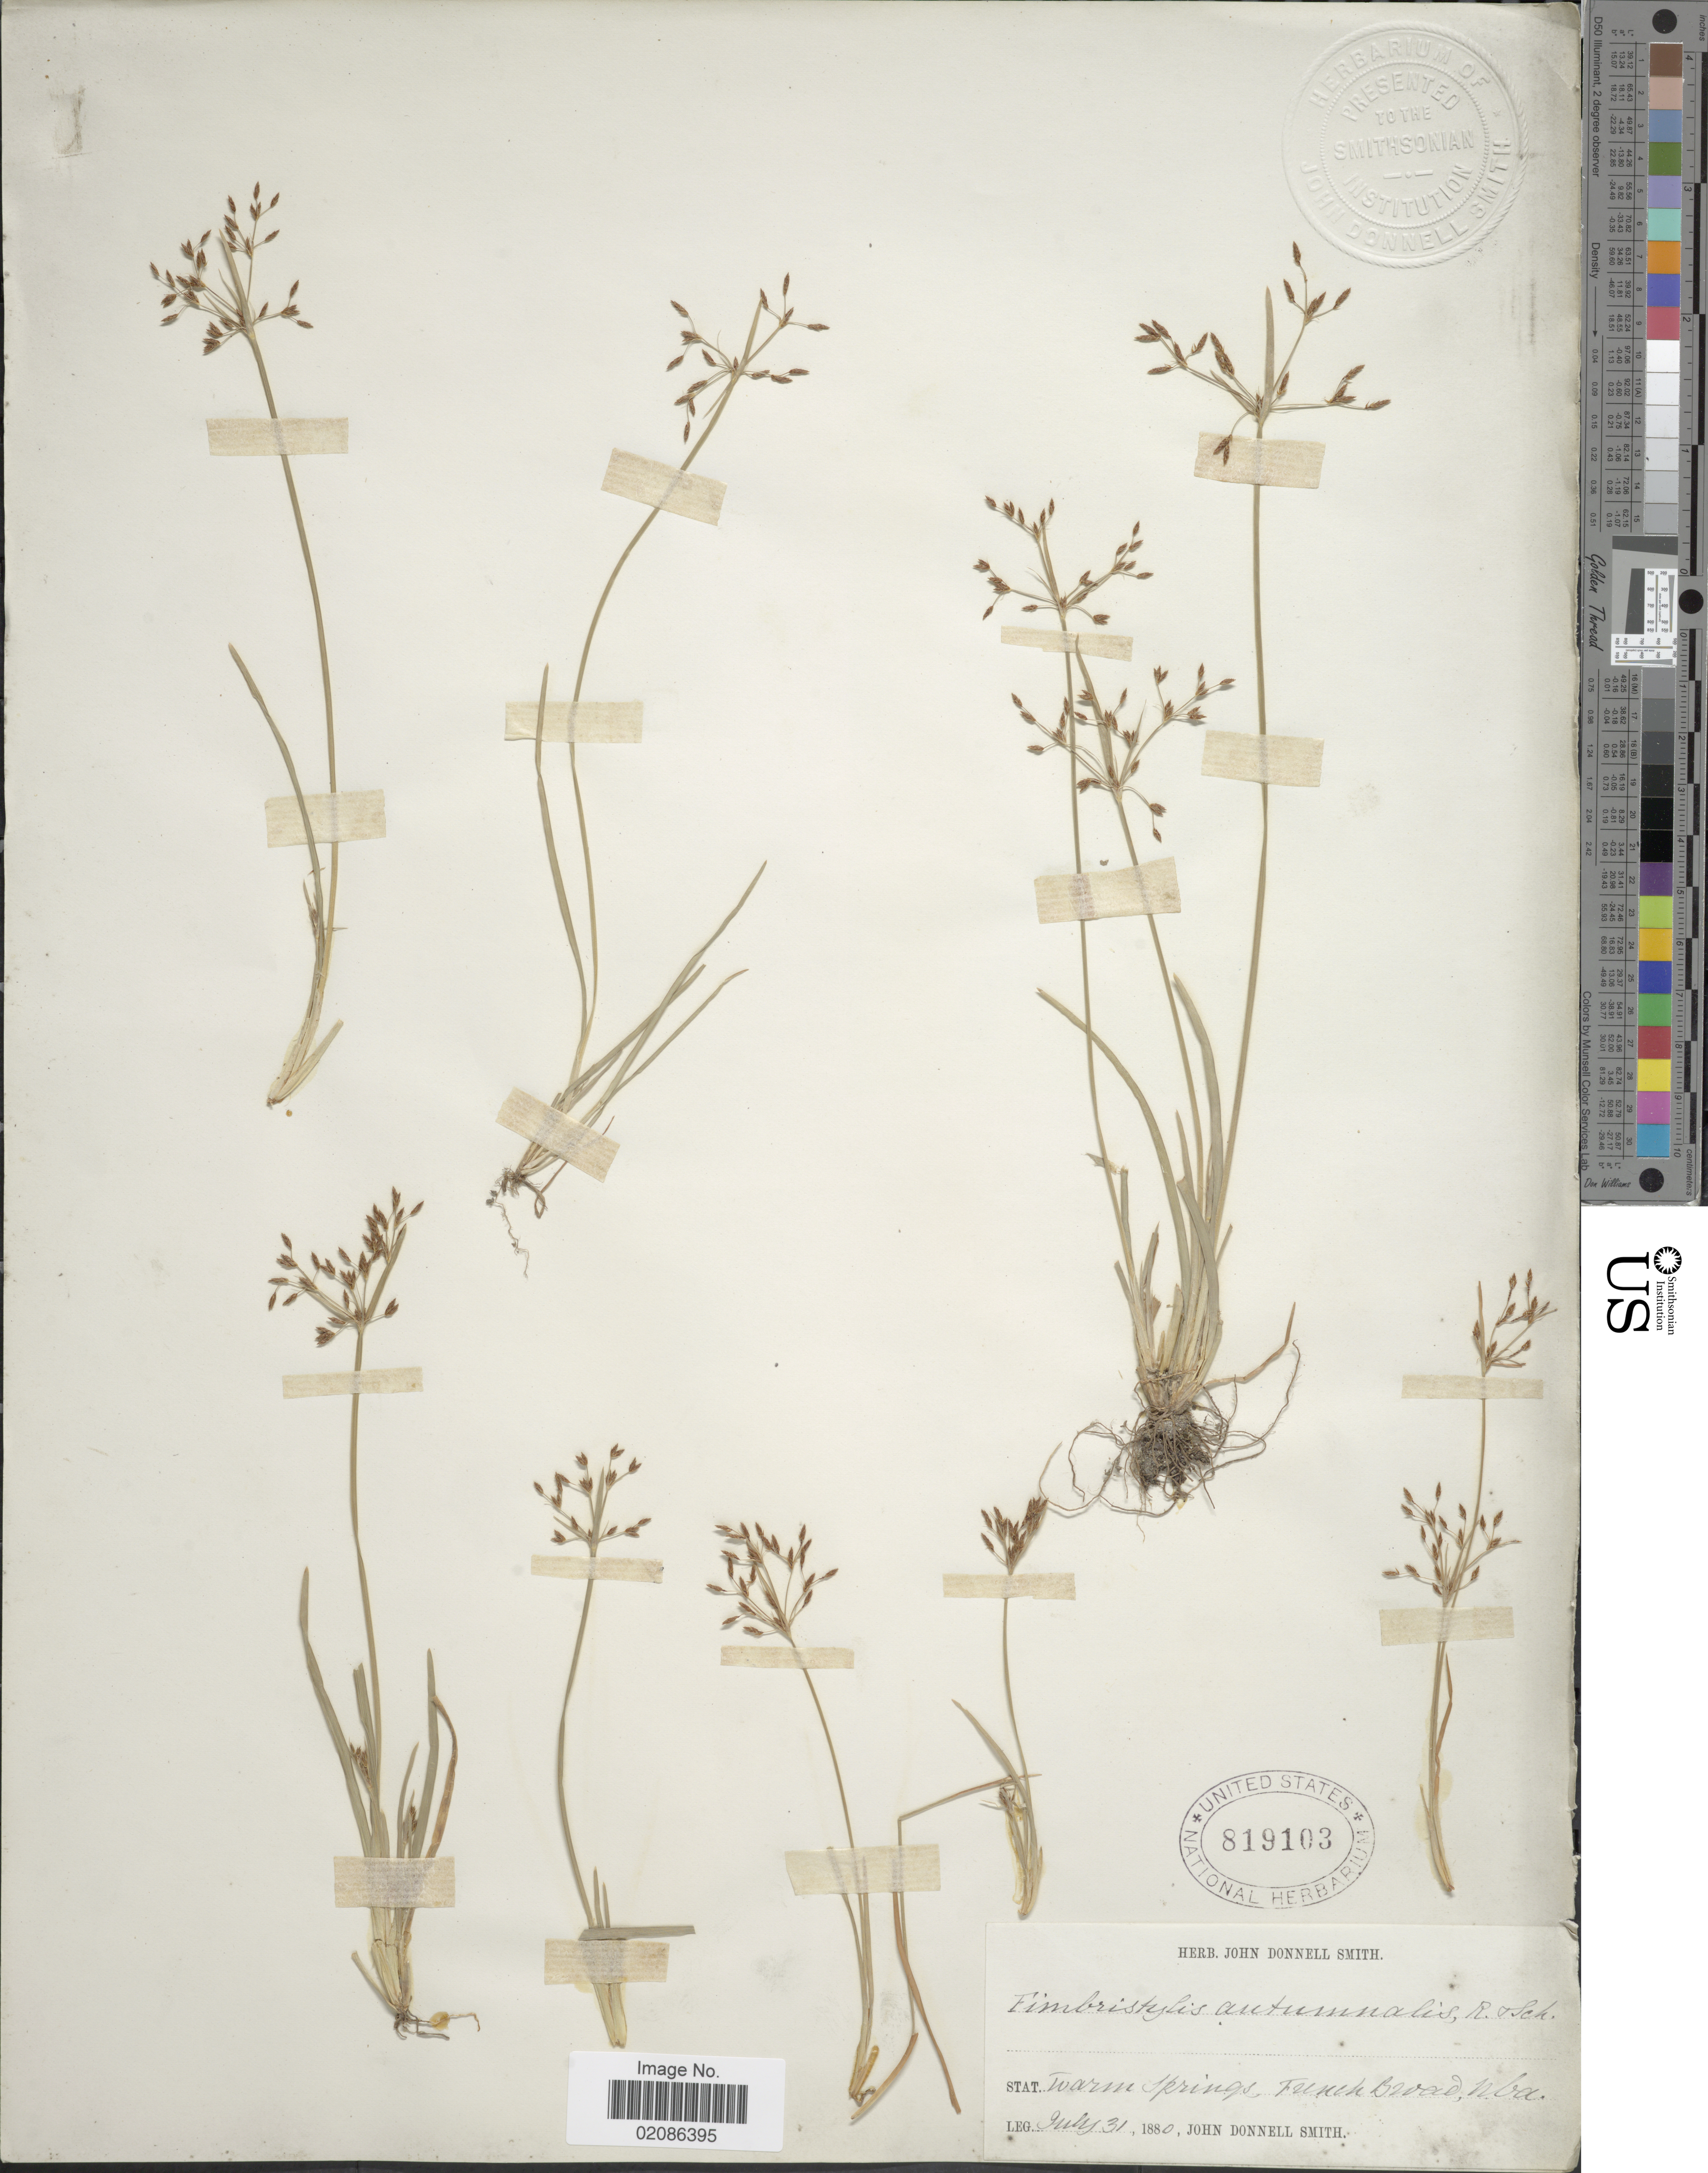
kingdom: Plantae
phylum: Tracheophyta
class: Liliopsida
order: Poales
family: Cyperaceae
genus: Fimbristylis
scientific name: Fimbristylis autumnalis (L.) Roem. & Schult.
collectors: J. Donnell Smith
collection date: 1880-07-31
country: United States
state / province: Nebraska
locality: Warm Springs, French Broad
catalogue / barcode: US 819103